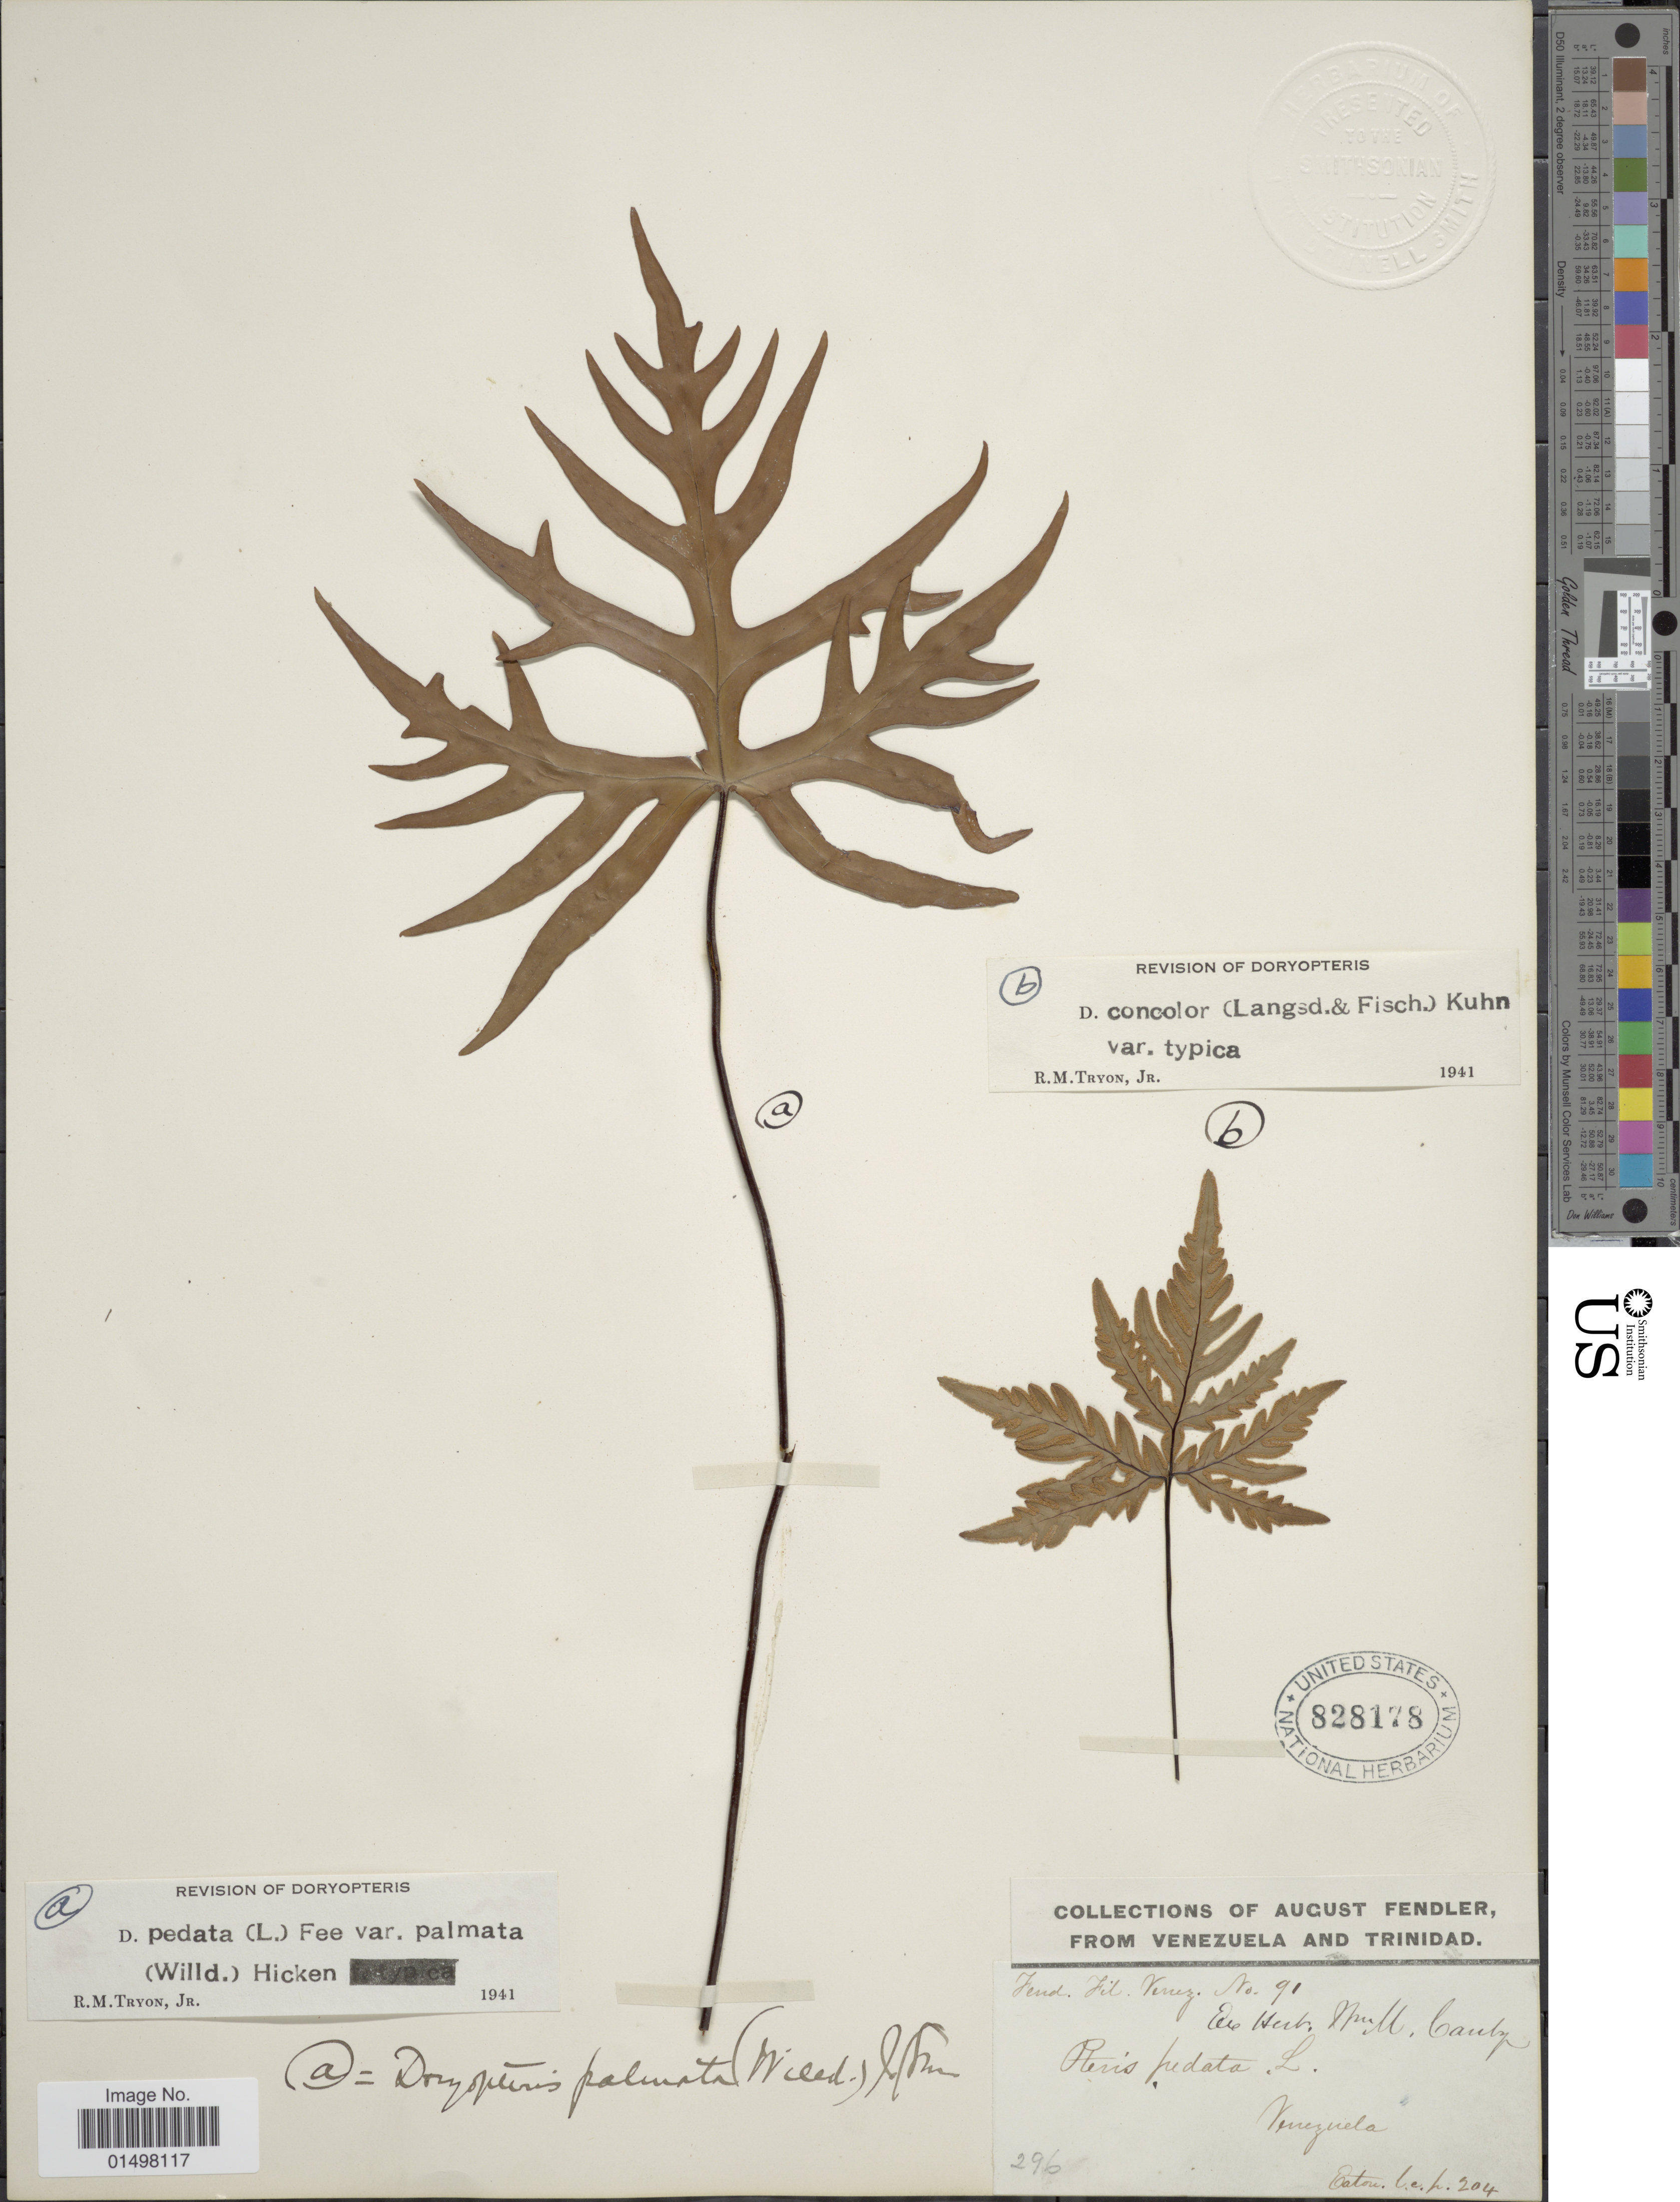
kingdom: Plantae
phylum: Tracheophyta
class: Polypodiopsida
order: Polypodiales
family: Pteridaceae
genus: Doryopteris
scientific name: Doryopteris pedata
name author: (L.) Fée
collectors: A. Fendler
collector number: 91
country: Venezuela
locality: From Venezuela and Trinidad.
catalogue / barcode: US 828178